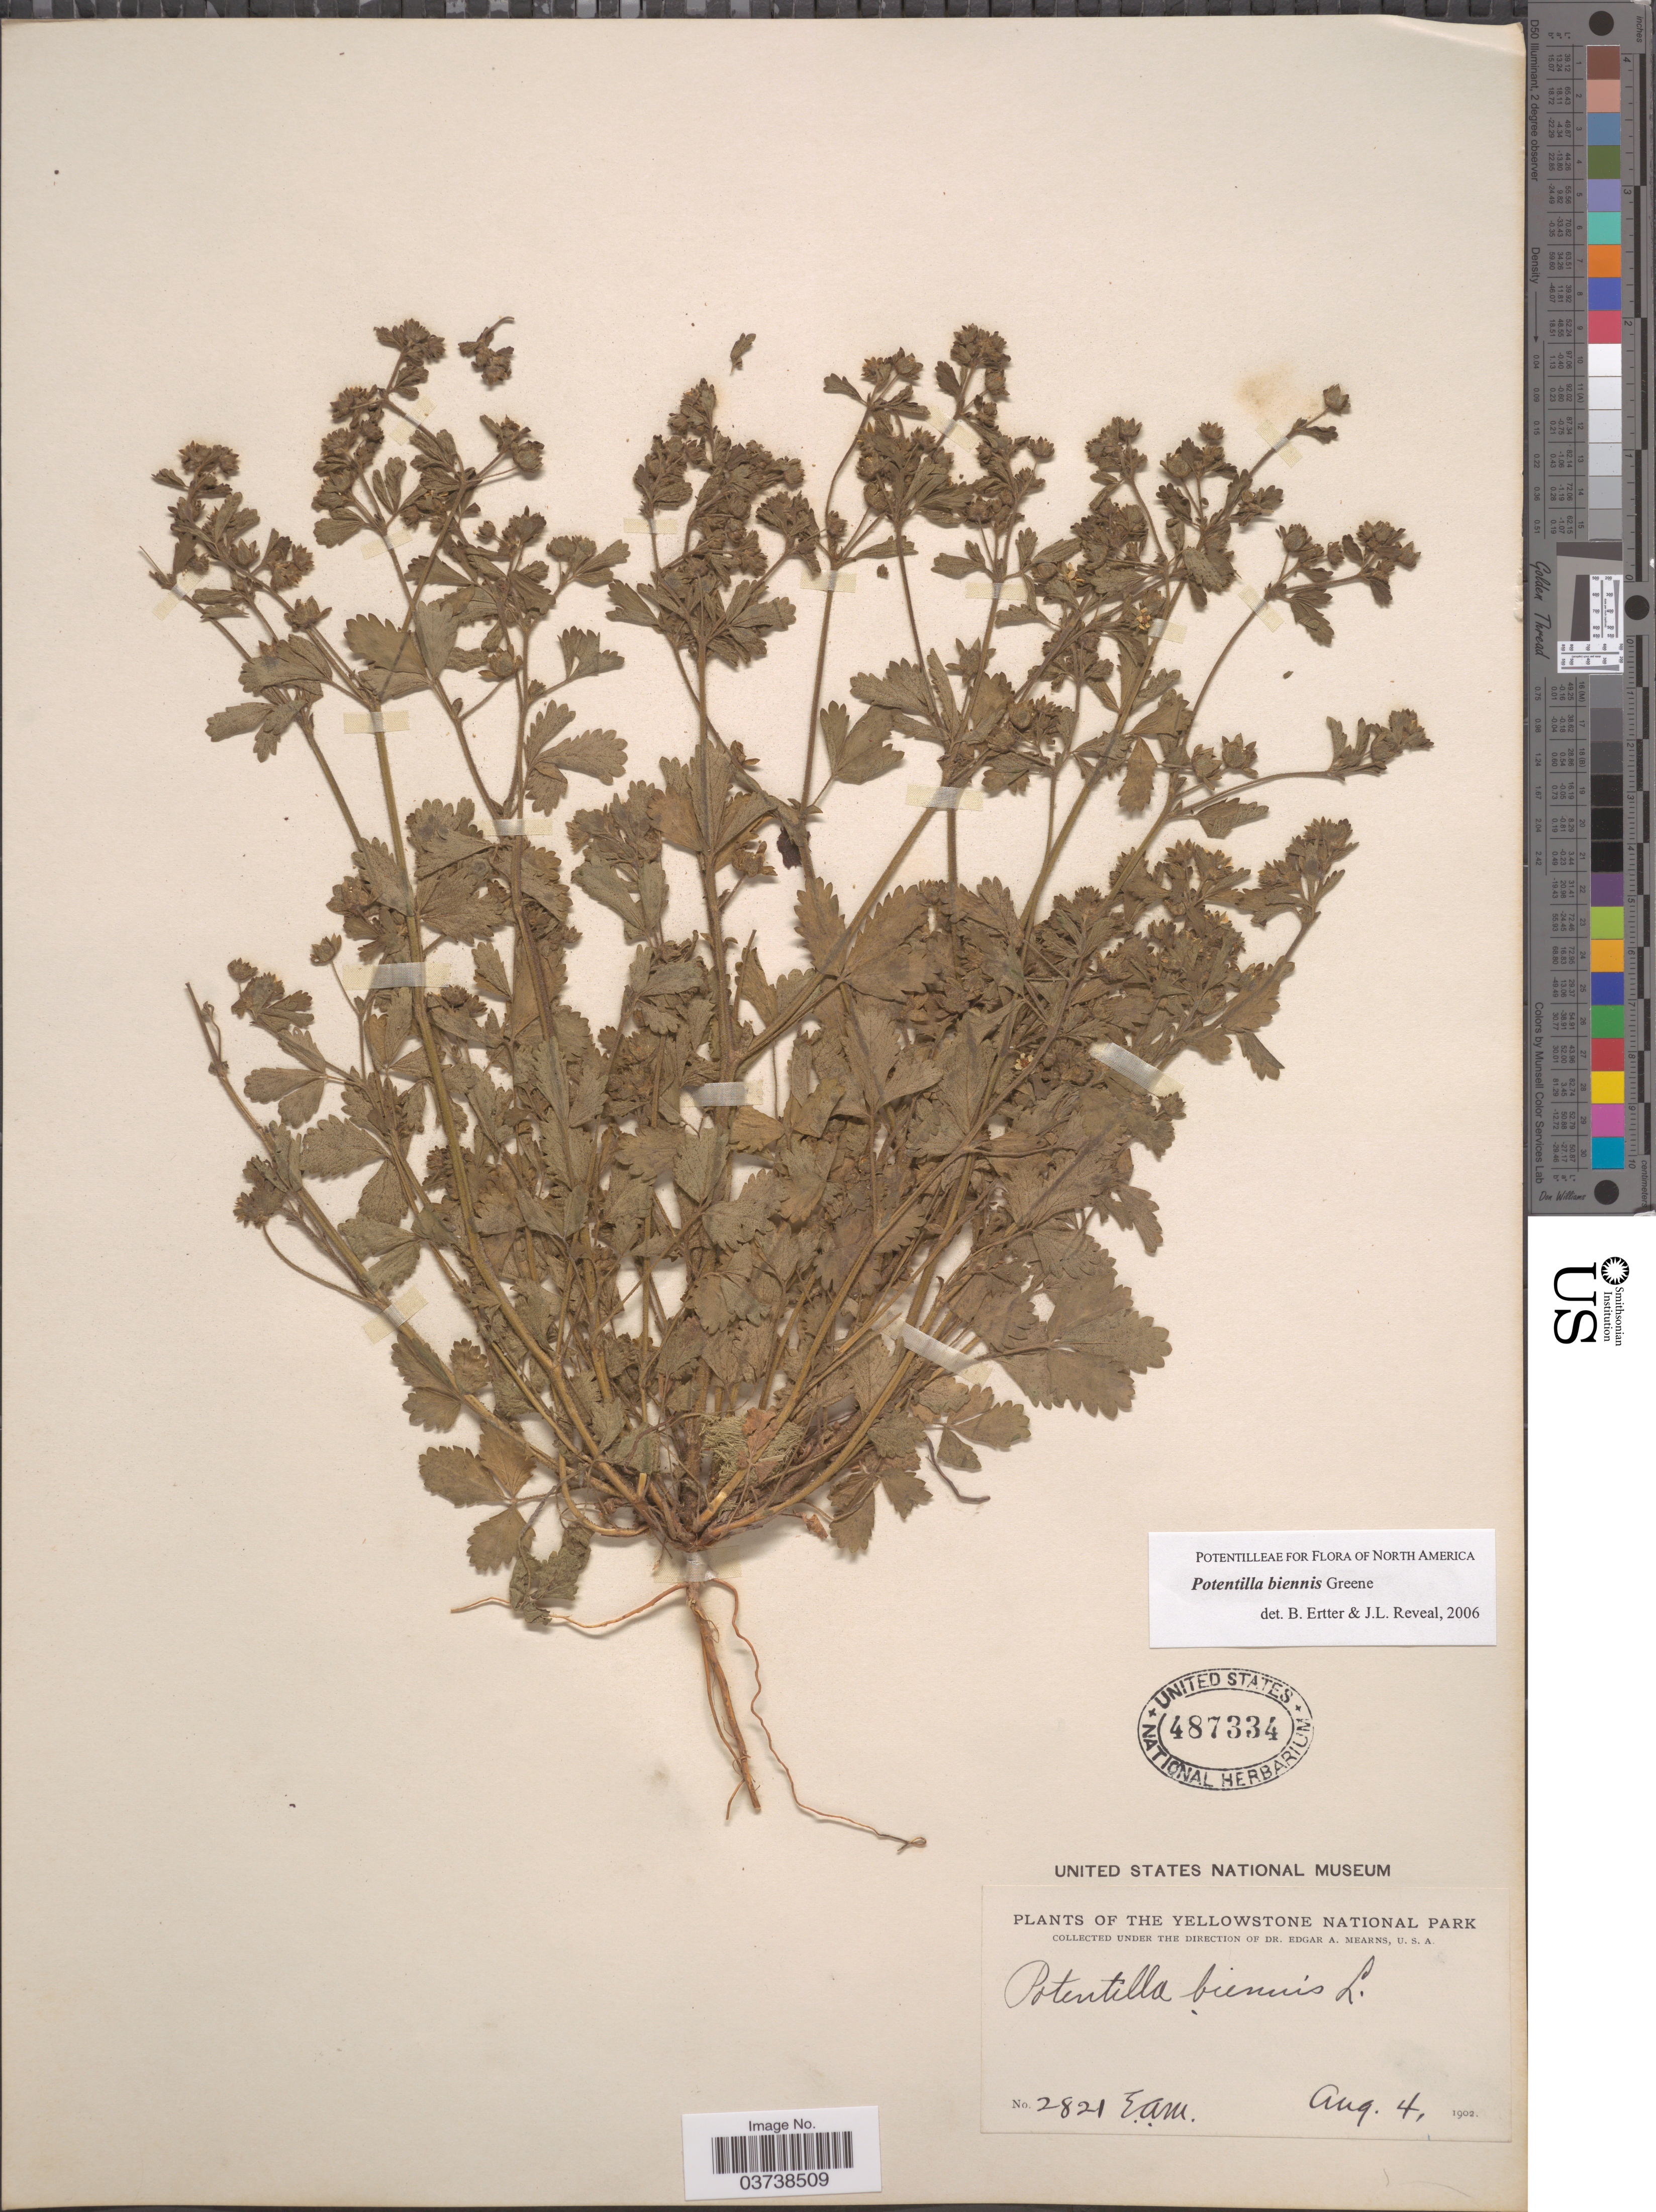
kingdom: Plantae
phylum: Tracheophyta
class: Magnoliopsida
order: Rosales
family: Rosaceae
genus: Potentilla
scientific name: Potentilla biennis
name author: Greene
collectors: E. A. Mearns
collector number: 2821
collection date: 1902-08-04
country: United States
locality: Yellowstone National Park.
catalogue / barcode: US 487334